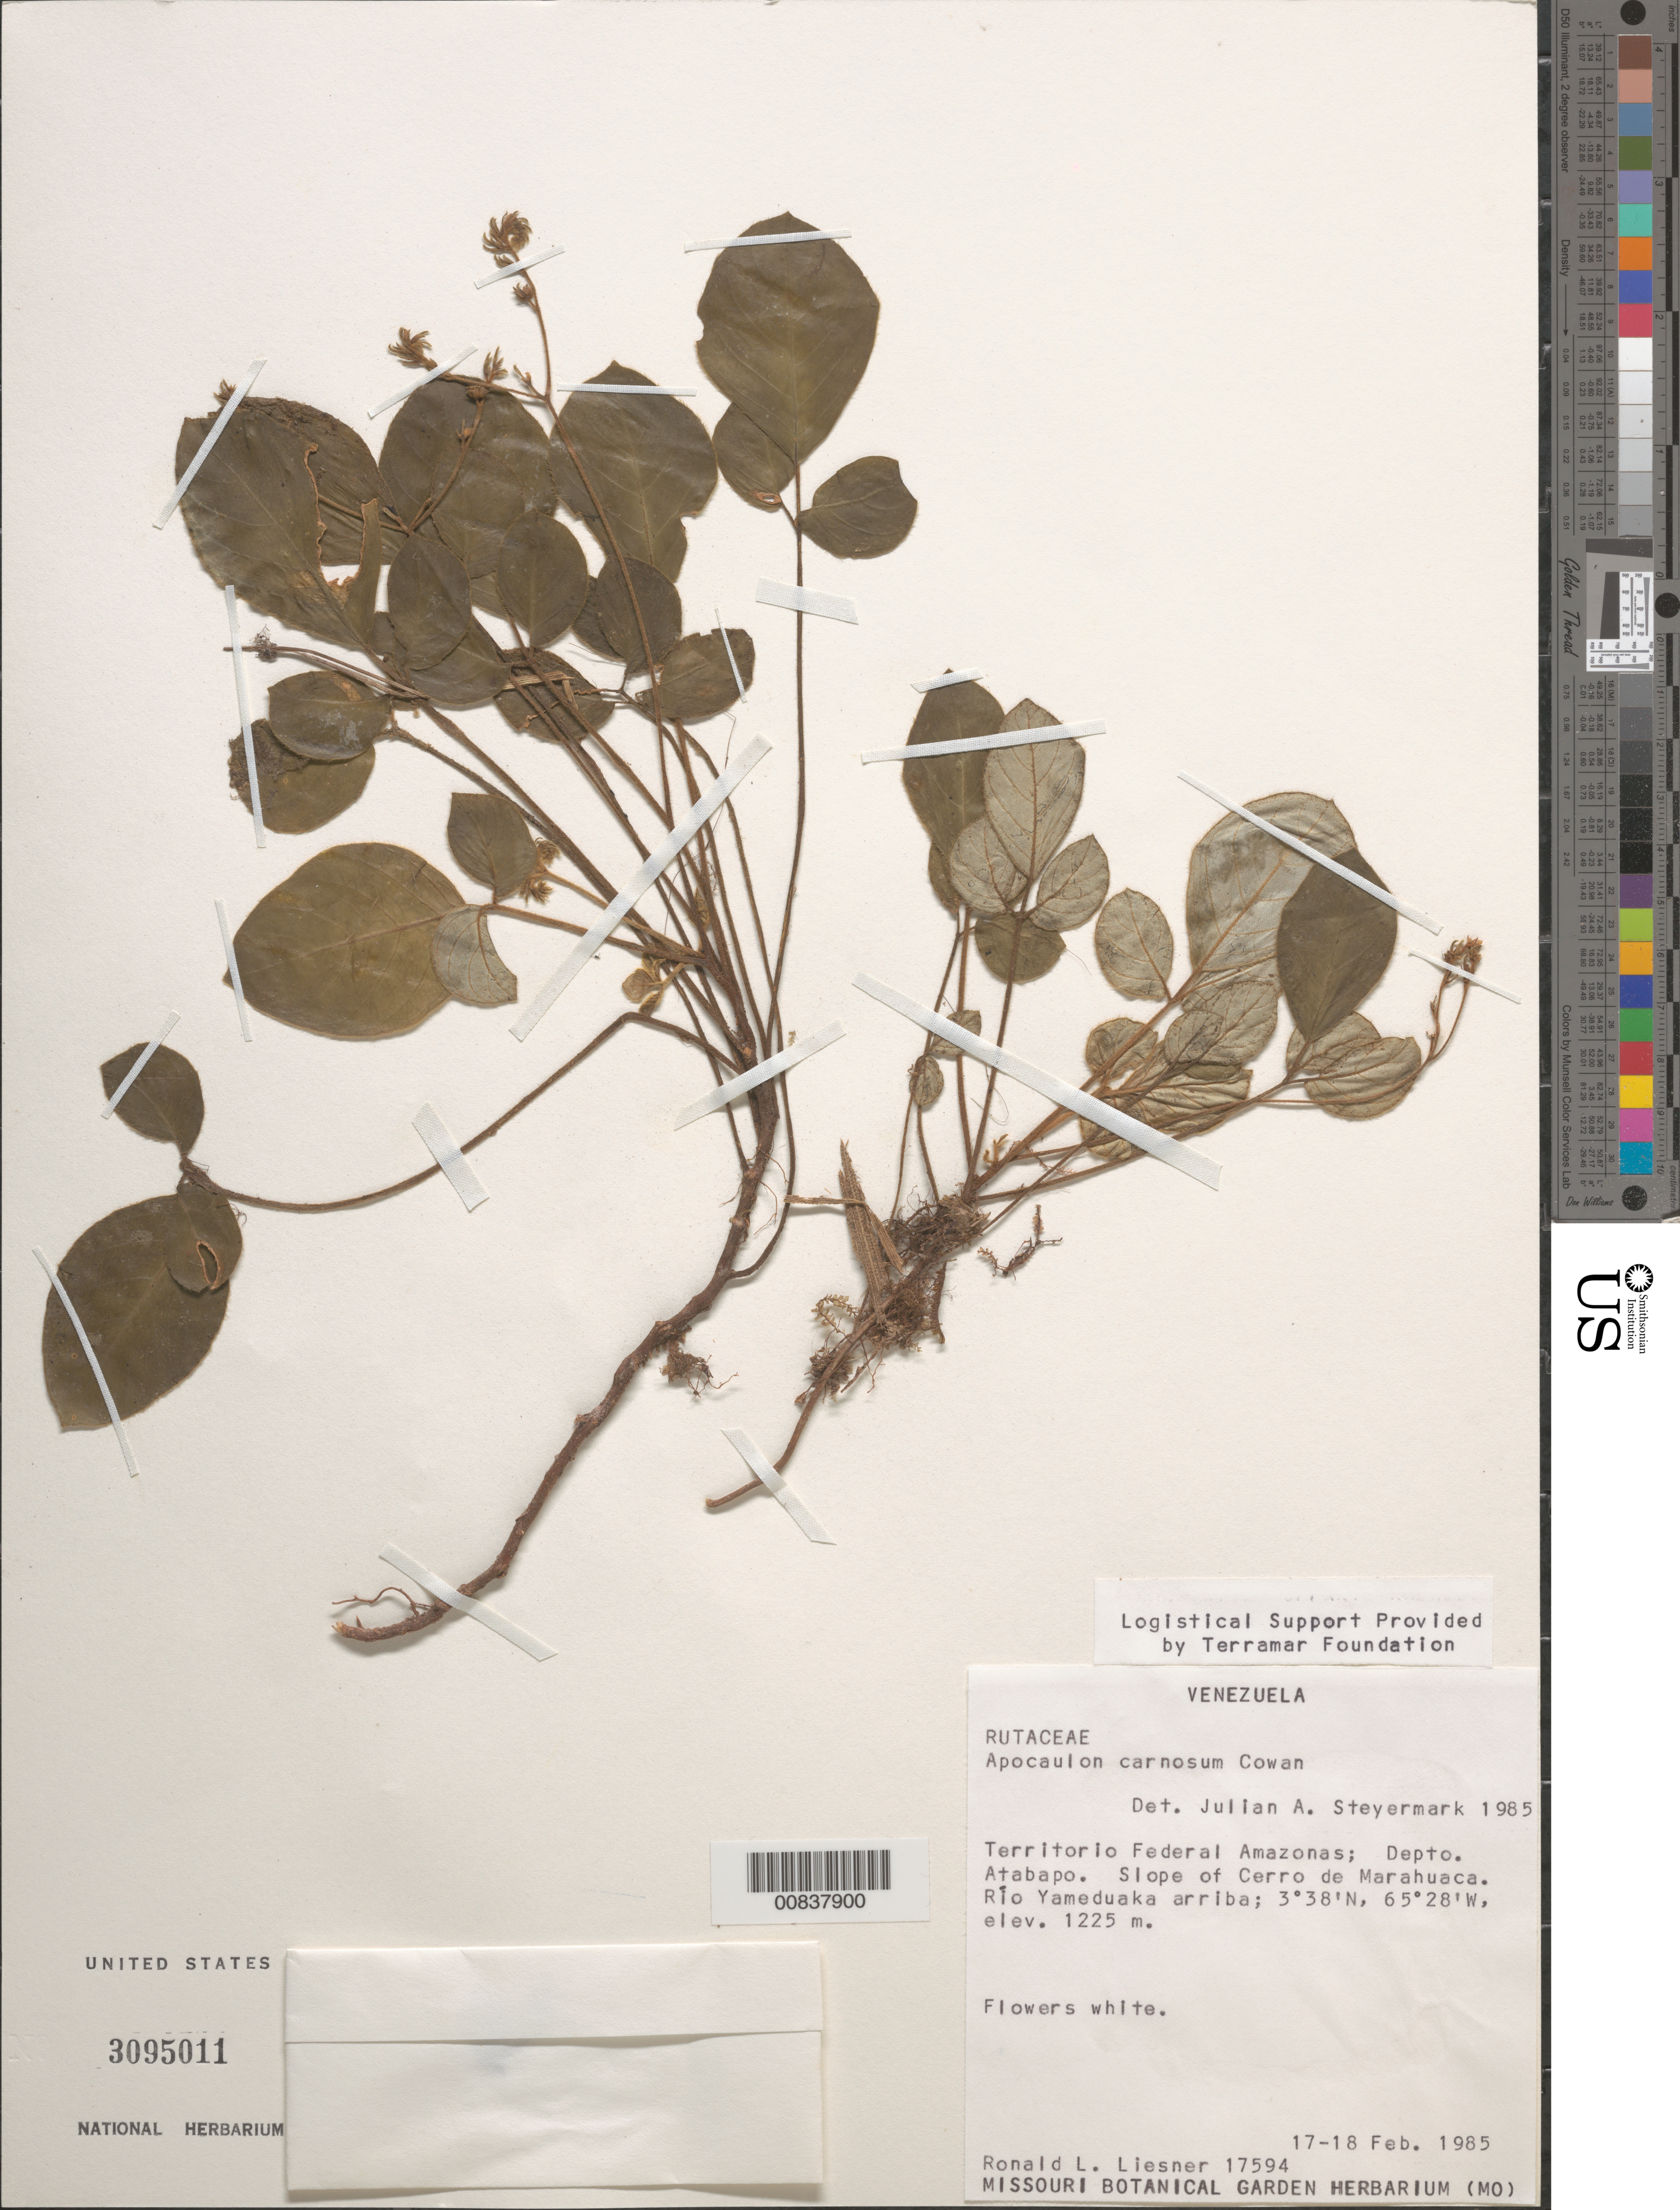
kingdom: Plantae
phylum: Tracheophyta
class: Magnoliopsida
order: Sapindales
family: Rutaceae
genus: Apocaulon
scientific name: Apocaulon carnosum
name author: R.S. Cowan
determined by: Steyermark, Julian A., (VEN)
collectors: R. L. Liesner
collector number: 17594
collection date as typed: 17-Feb-85 to 18-Feb-85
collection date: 1985-02-17/1985-02-18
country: Venezuela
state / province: Amazonas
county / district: Atabapo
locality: Cerro de Marahuaca slope, Río Yameduaka arriba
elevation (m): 1225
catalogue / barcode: US 3095011